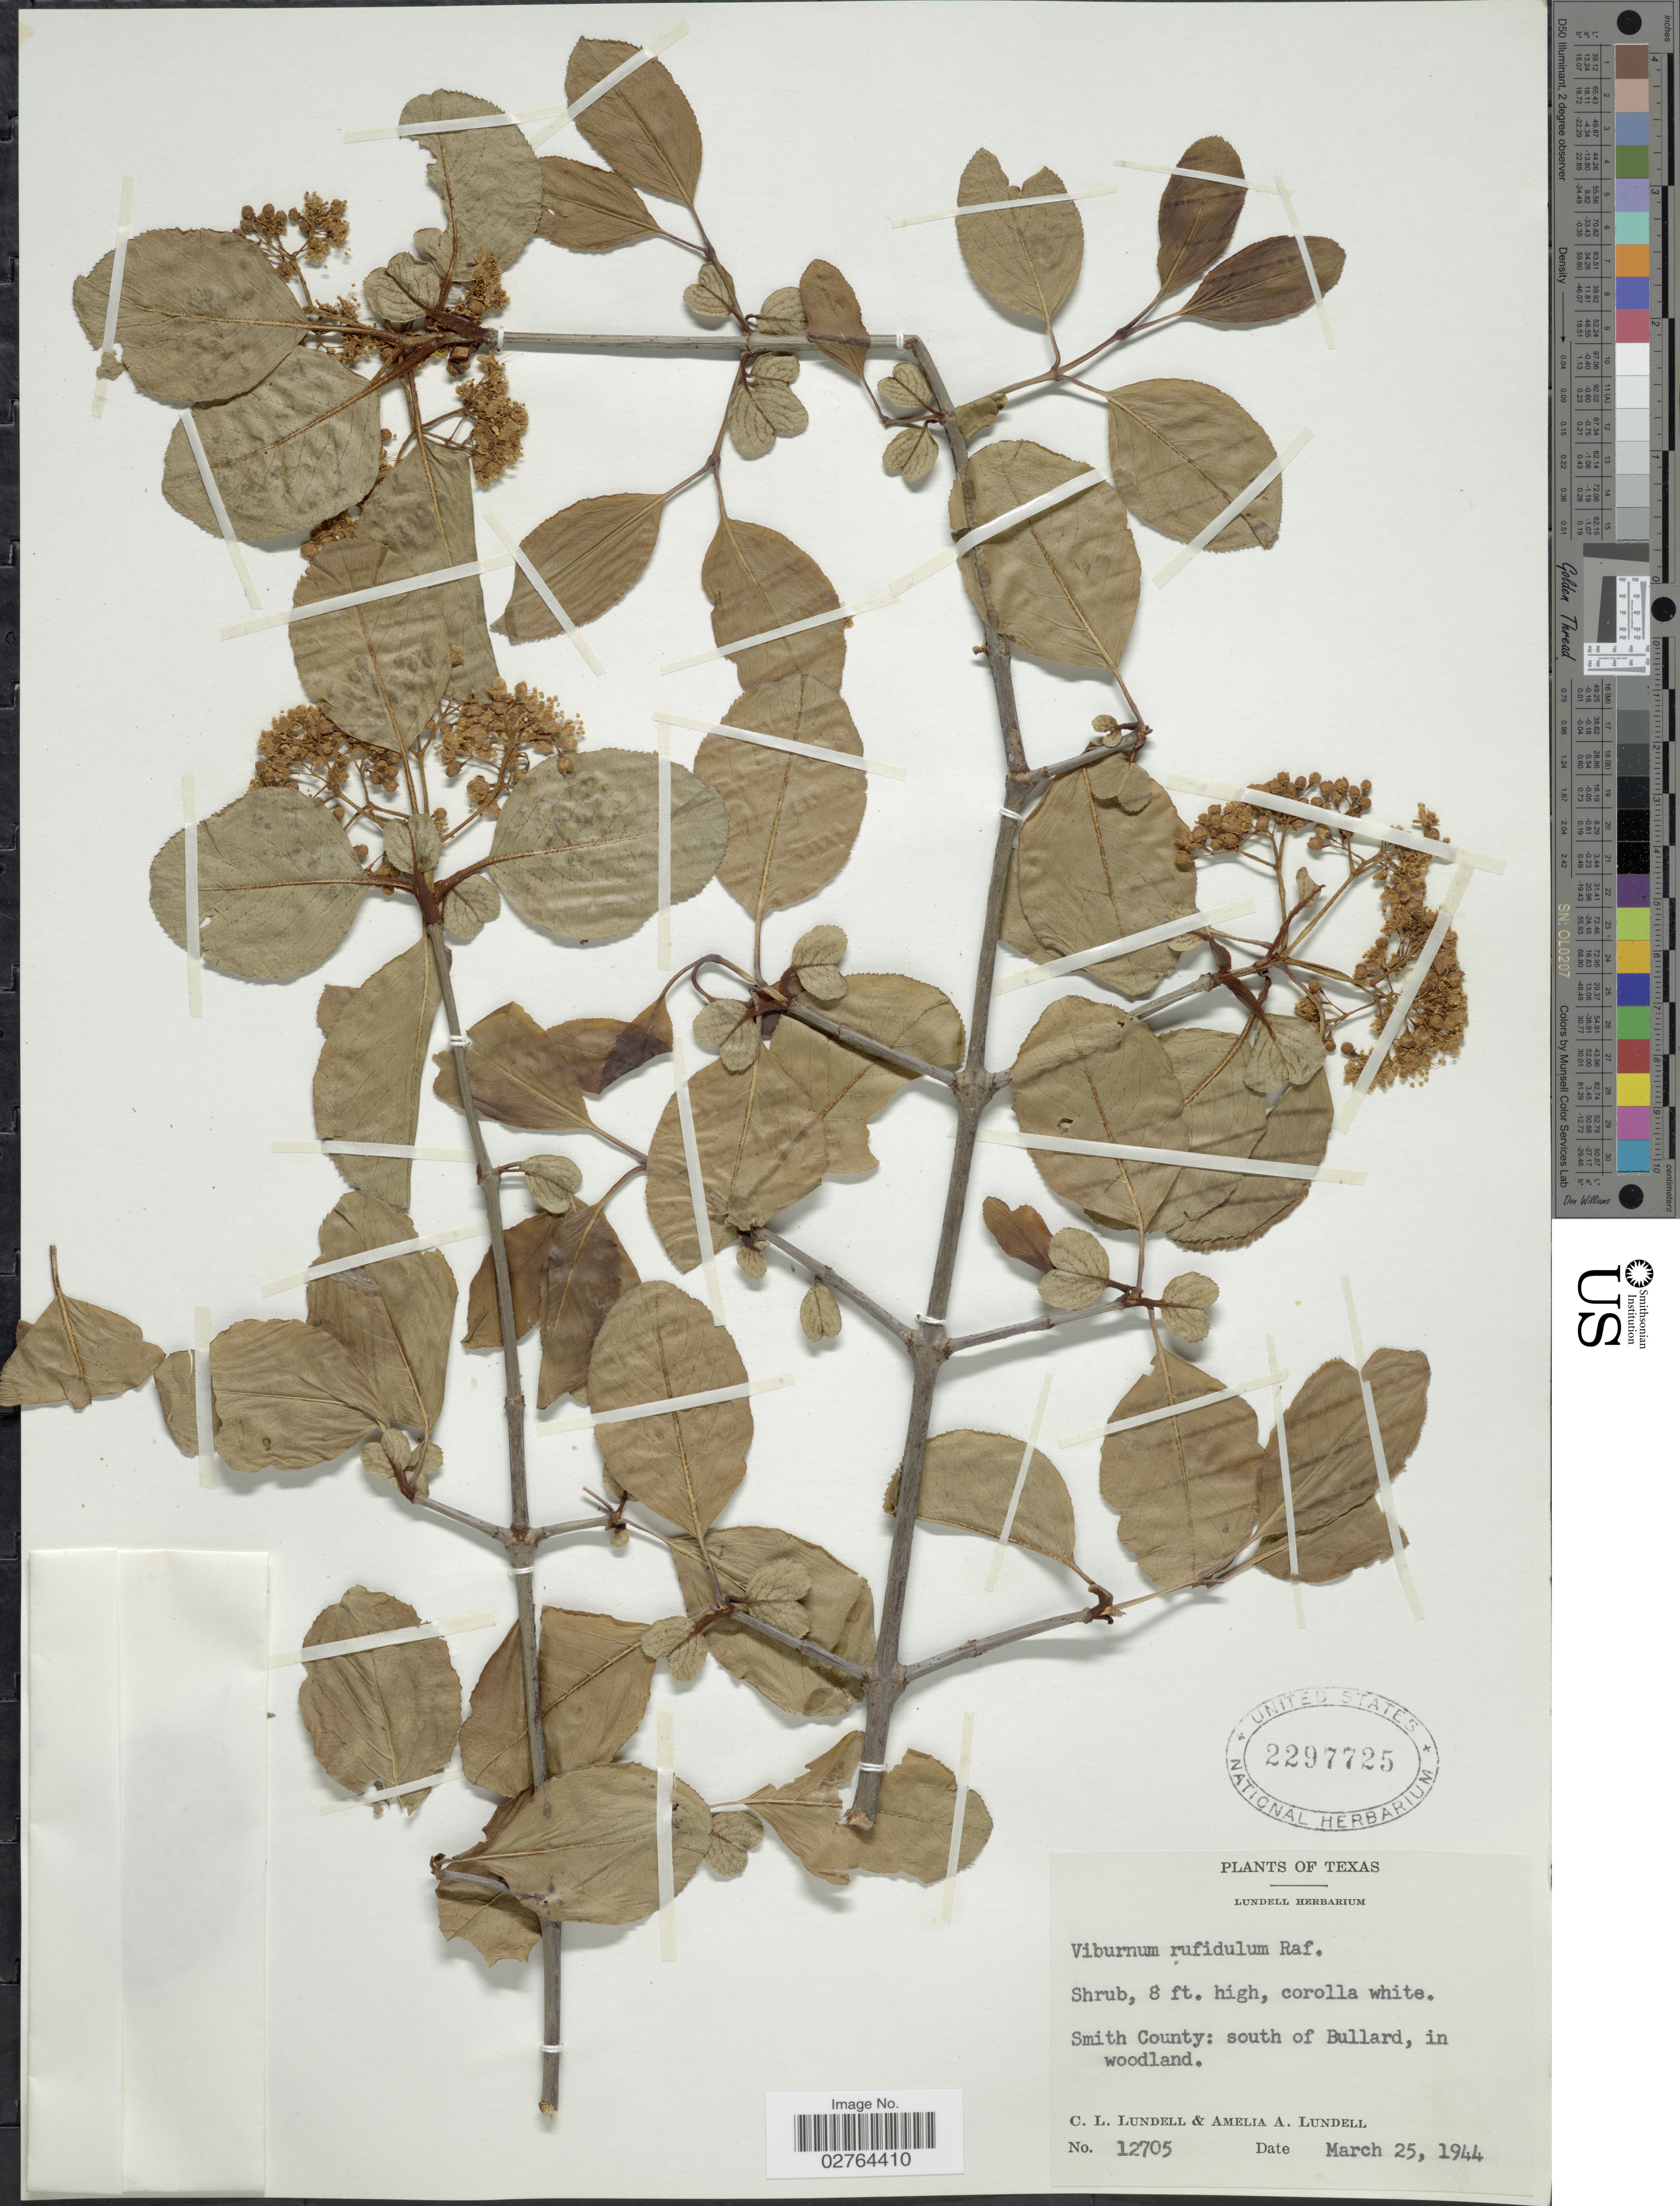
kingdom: Plantae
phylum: Tracheophyta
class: Magnoliopsida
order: Dipsacales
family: Viburnaceae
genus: Viburnum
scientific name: Viburnum rufidulum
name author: Raf.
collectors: C. L. Lundell & A. A. Lundell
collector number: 12705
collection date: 1944-03-25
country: United States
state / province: Texas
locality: Smith County: south of Bullard.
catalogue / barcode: US 2297725